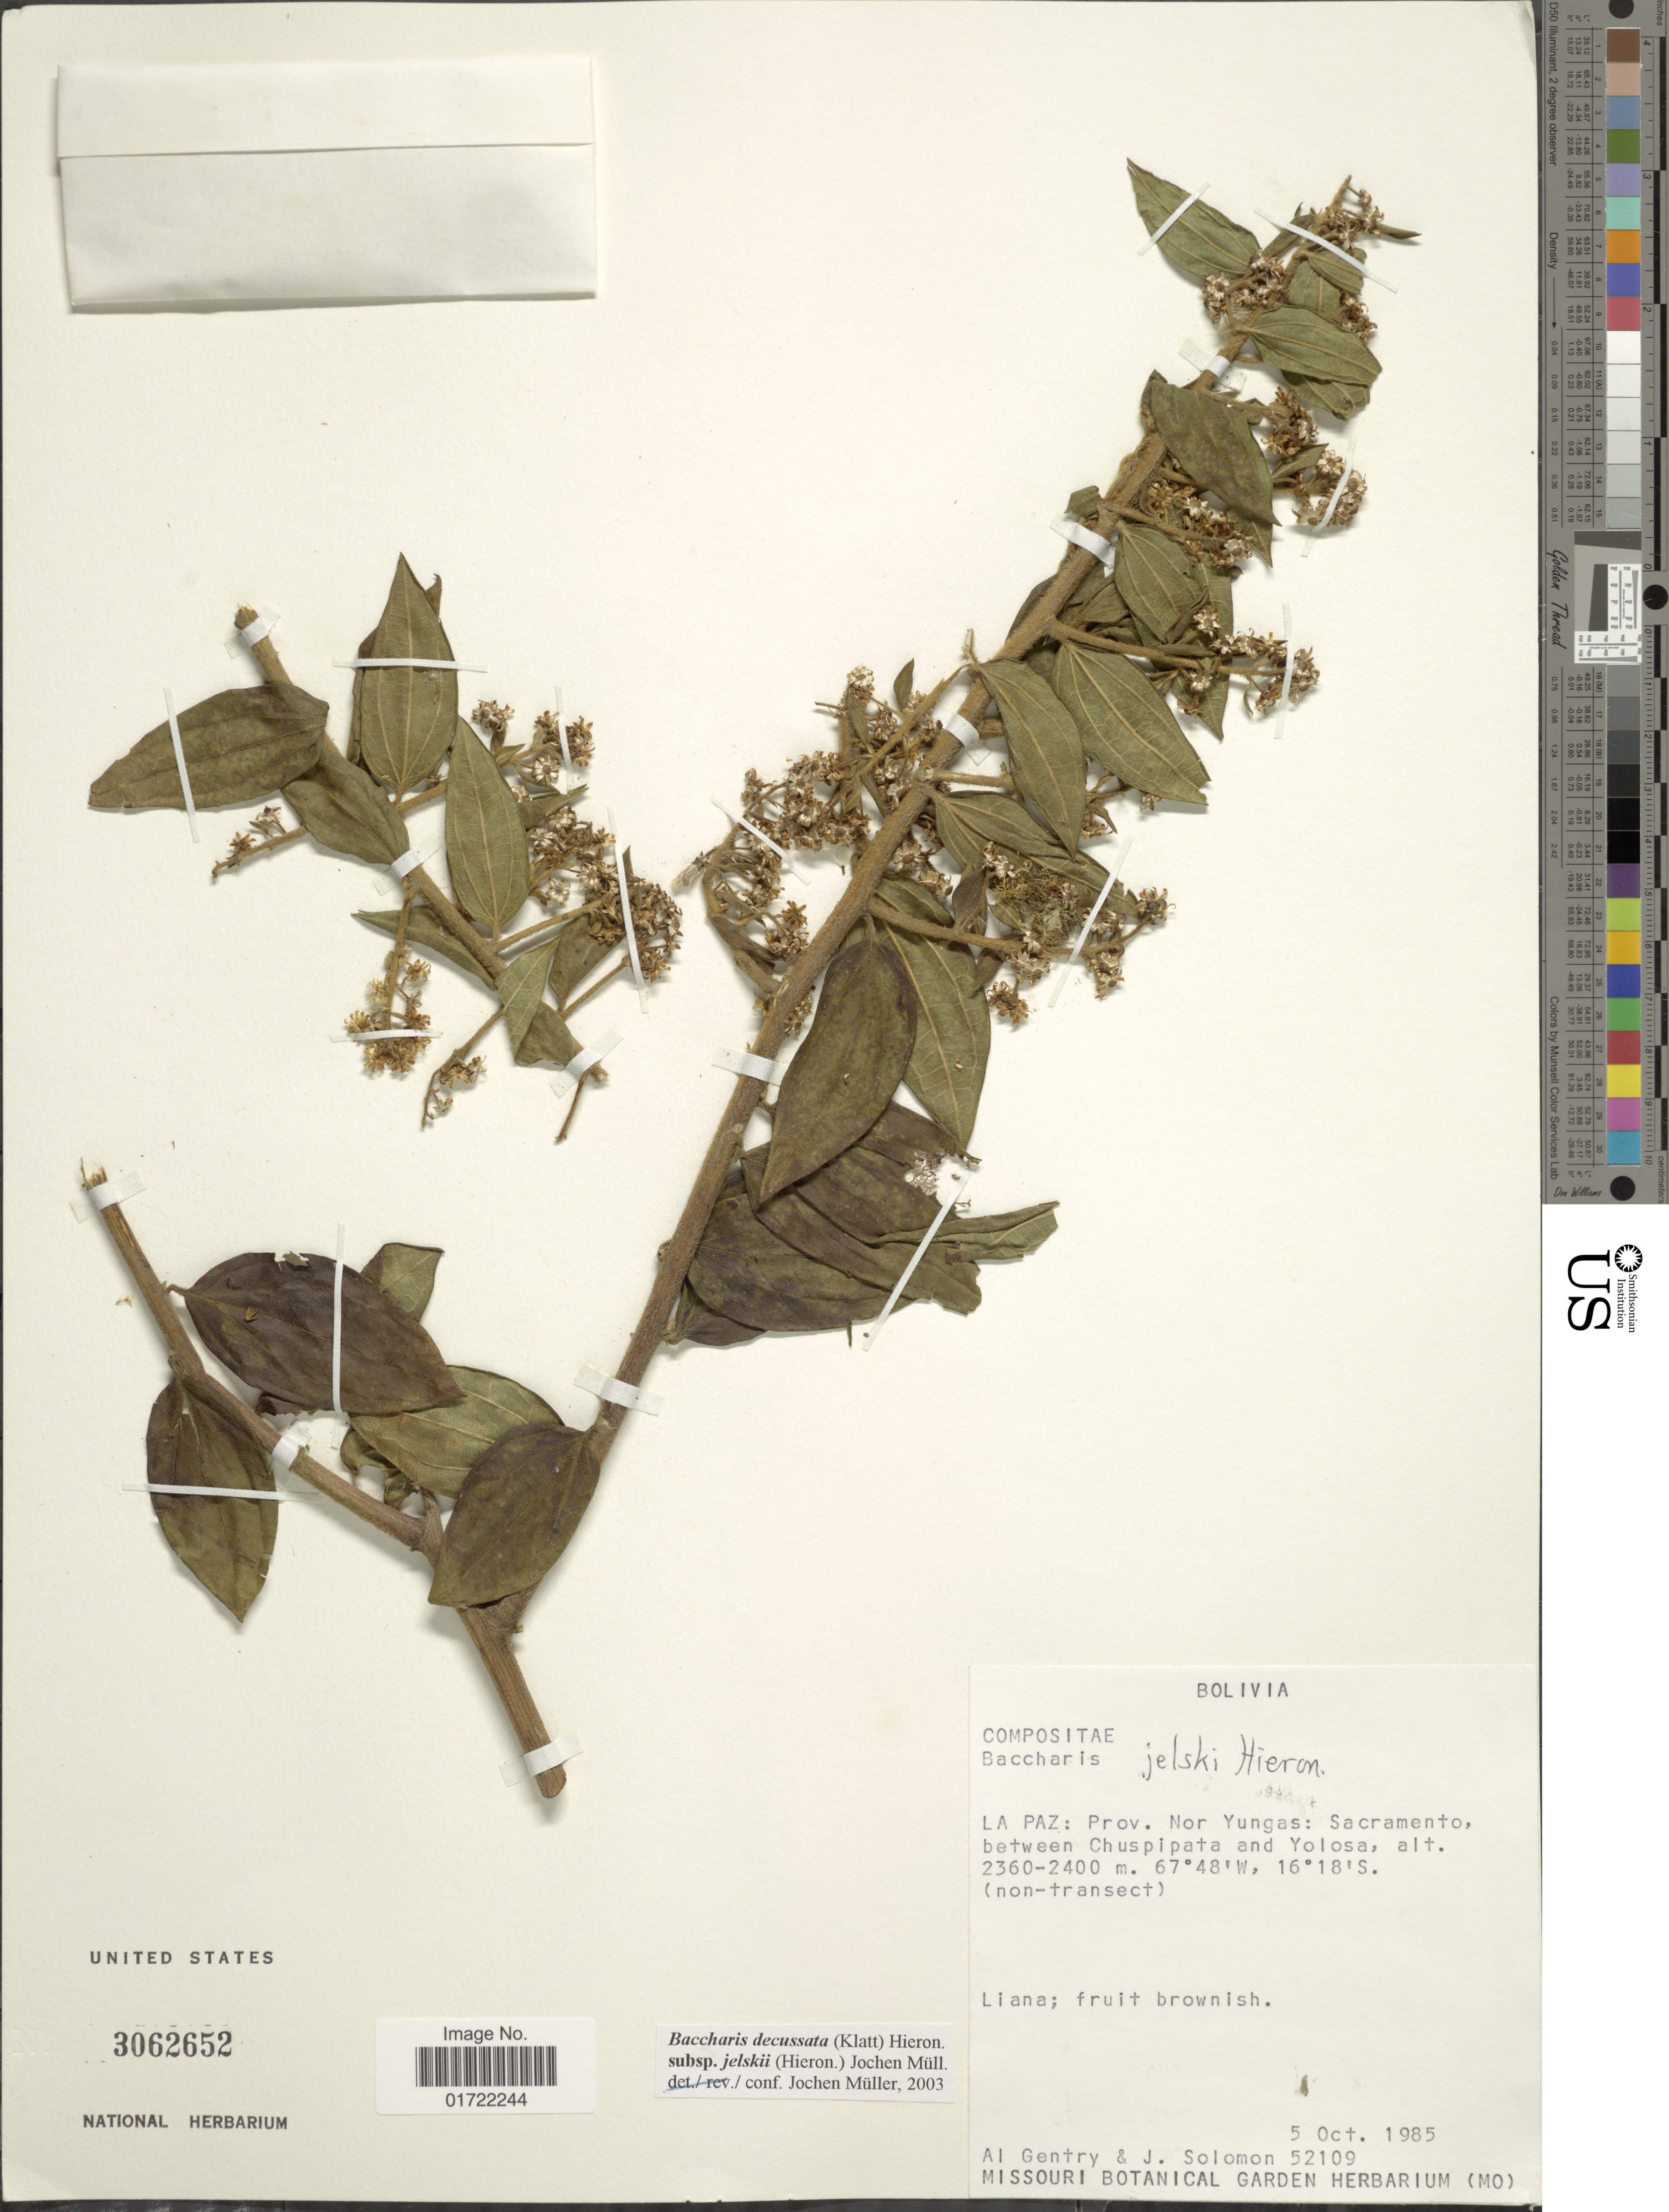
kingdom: Plantae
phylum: Tracheophyta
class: Magnoliopsida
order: Asterales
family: Asteraceae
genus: Baccharis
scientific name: Baccharis decussata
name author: (Klatt) Hieron.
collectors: A. H. Gentry & J. Solomon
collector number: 52109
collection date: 1985-10-05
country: Bolivia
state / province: La Paz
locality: Prov. Nor Yungas, Sacramento, between Chuspipata and Yolosa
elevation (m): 2360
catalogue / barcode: US 3062652